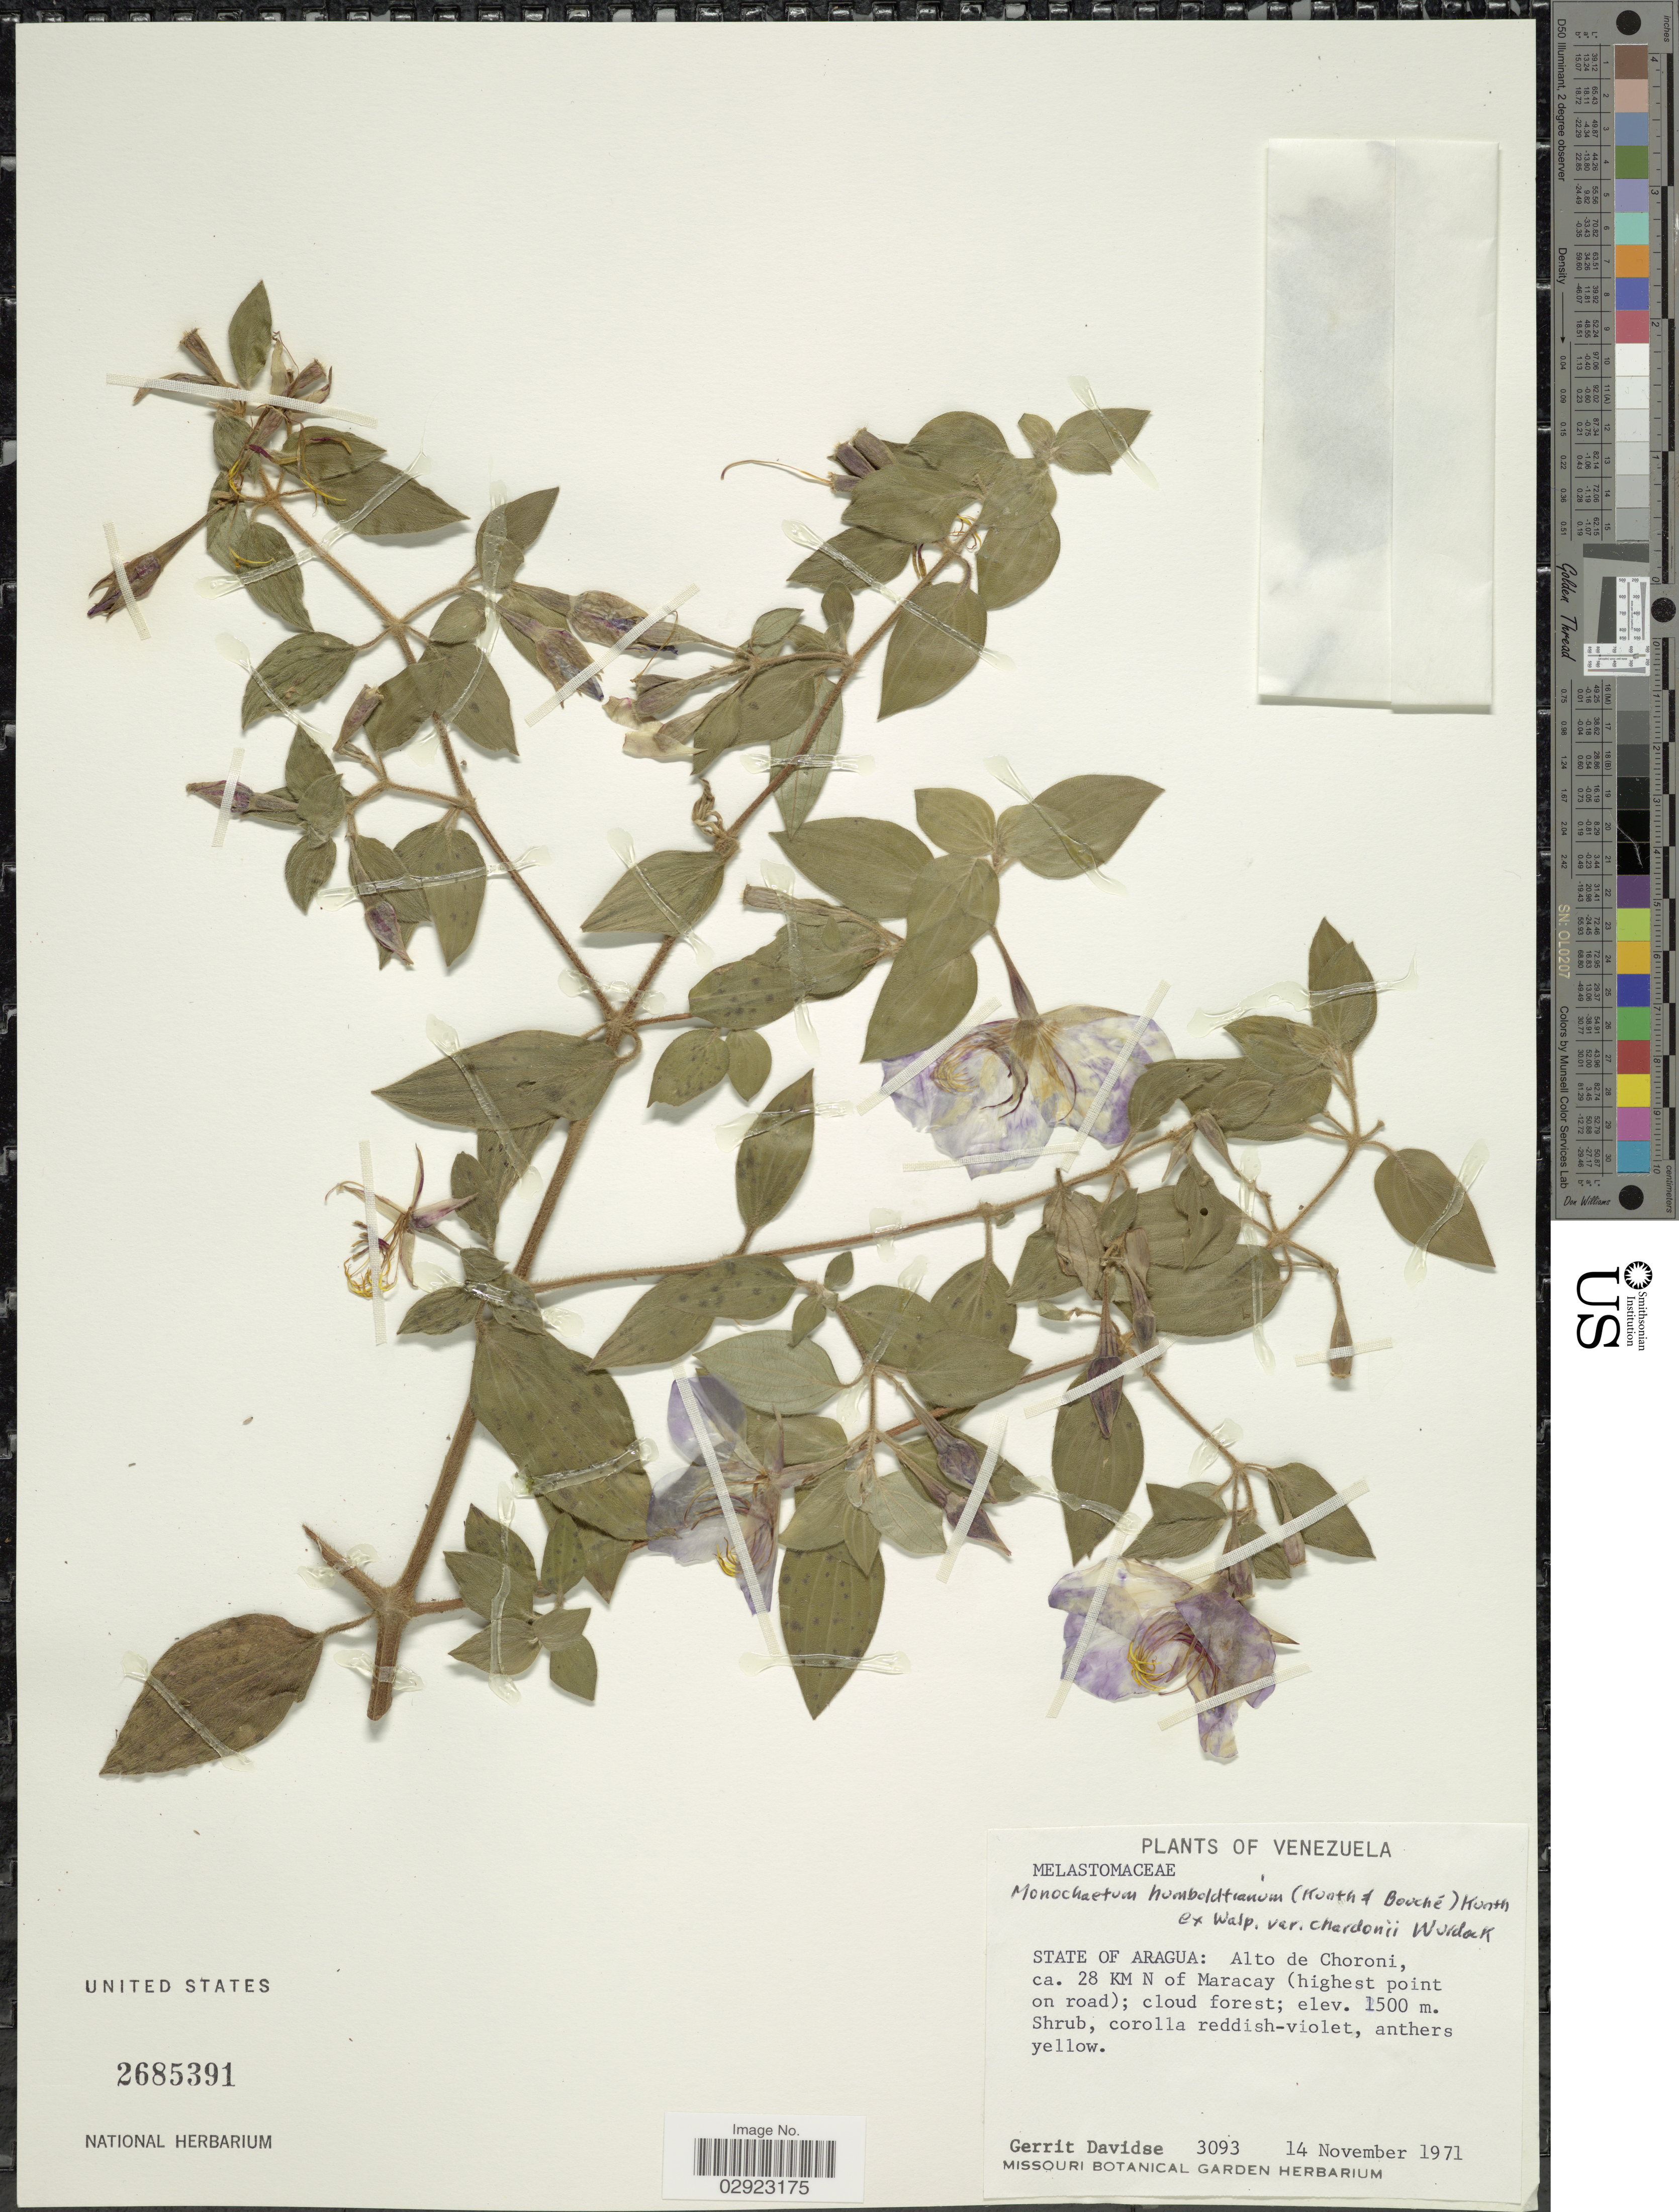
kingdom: Plantae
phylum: Tracheophyta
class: Magnoliopsida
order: Myrtales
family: Melastomataceae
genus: Monochaetum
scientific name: Monochaetum humboldtianum var. hirtum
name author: Wurdack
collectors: G. Davidse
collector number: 3093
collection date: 1971-11-14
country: Venezuela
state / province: Aragua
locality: Alto de Choroni, ca. 28 KM N of Maracay (highest point on road).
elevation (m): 1500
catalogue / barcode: US 2685391